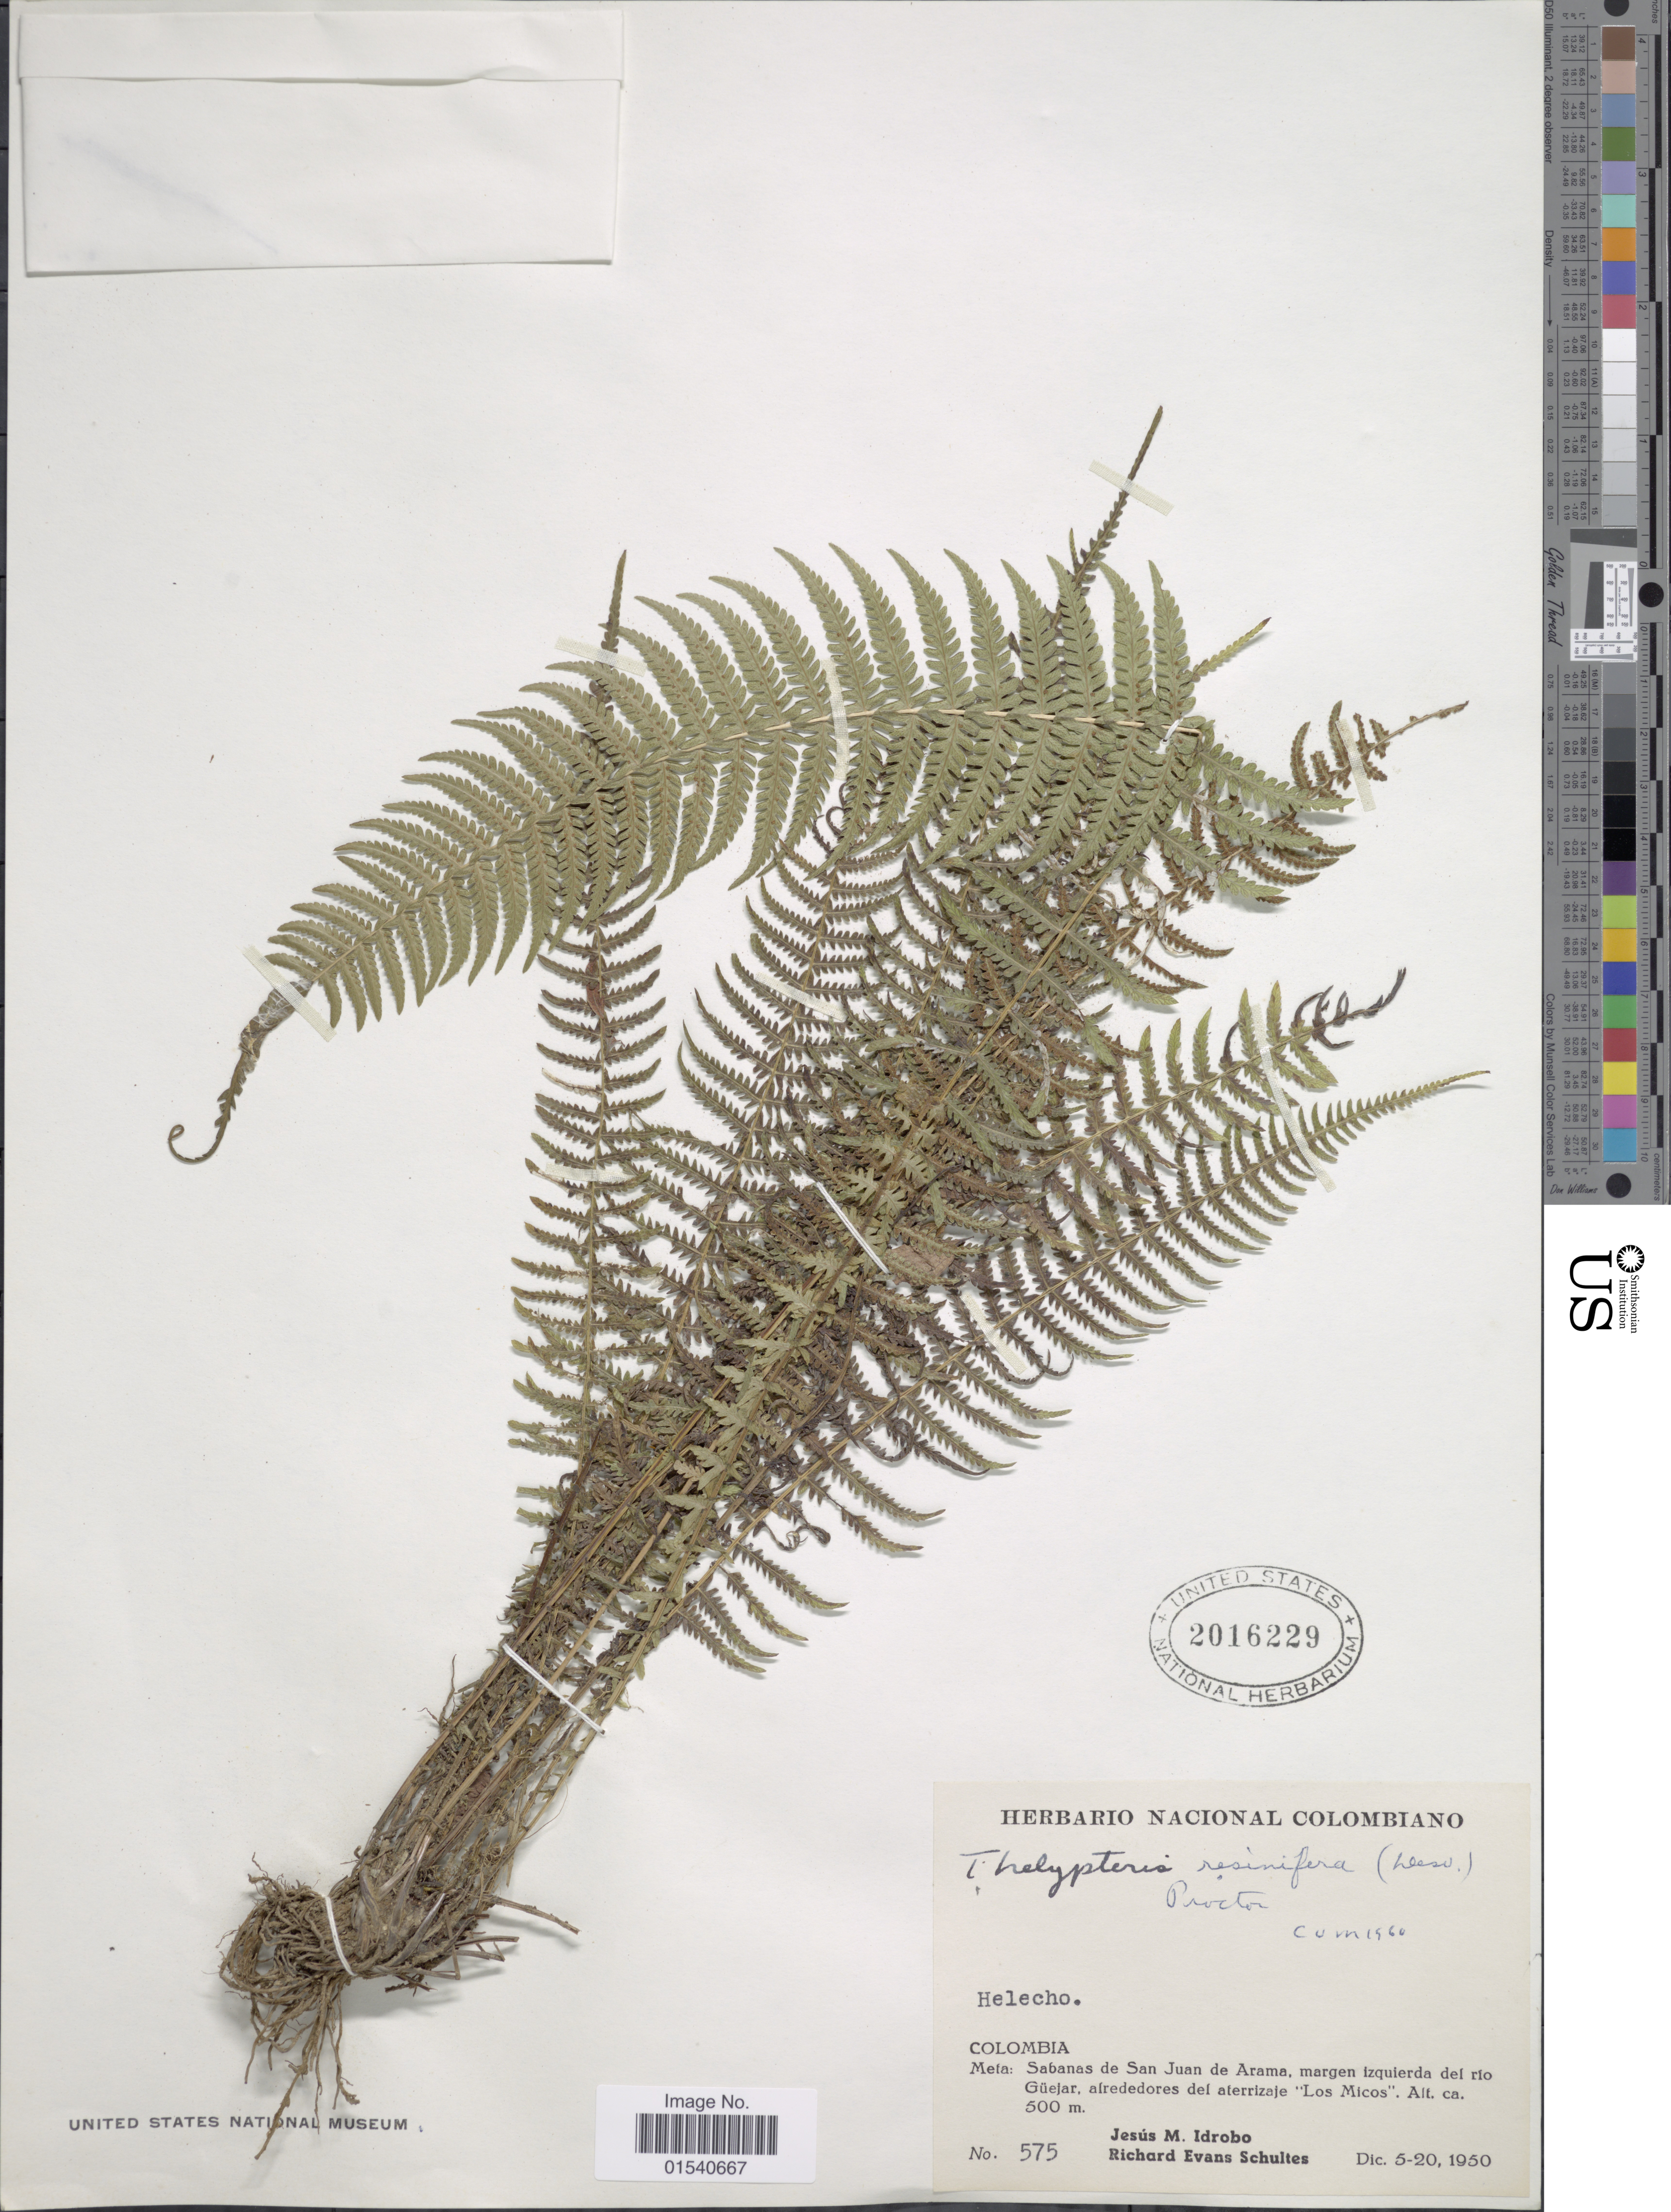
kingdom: Plantae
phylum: Tracheophyta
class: Polypodiopsida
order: Polypodiales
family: Thelypteridaceae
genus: Amauropelta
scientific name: Amauropelta resinifera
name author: (Desv.) Pic. Serm.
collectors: J. M. Idrobo & R. E. Schultes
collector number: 575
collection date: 1950-12-05/1950-12-20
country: Colombia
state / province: Meta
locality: Sabanas de San Juan de Arama, margen Izquierda del río Güejar, alrededores del aterrizaje 'Los Micos'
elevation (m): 500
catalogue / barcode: US 2016229